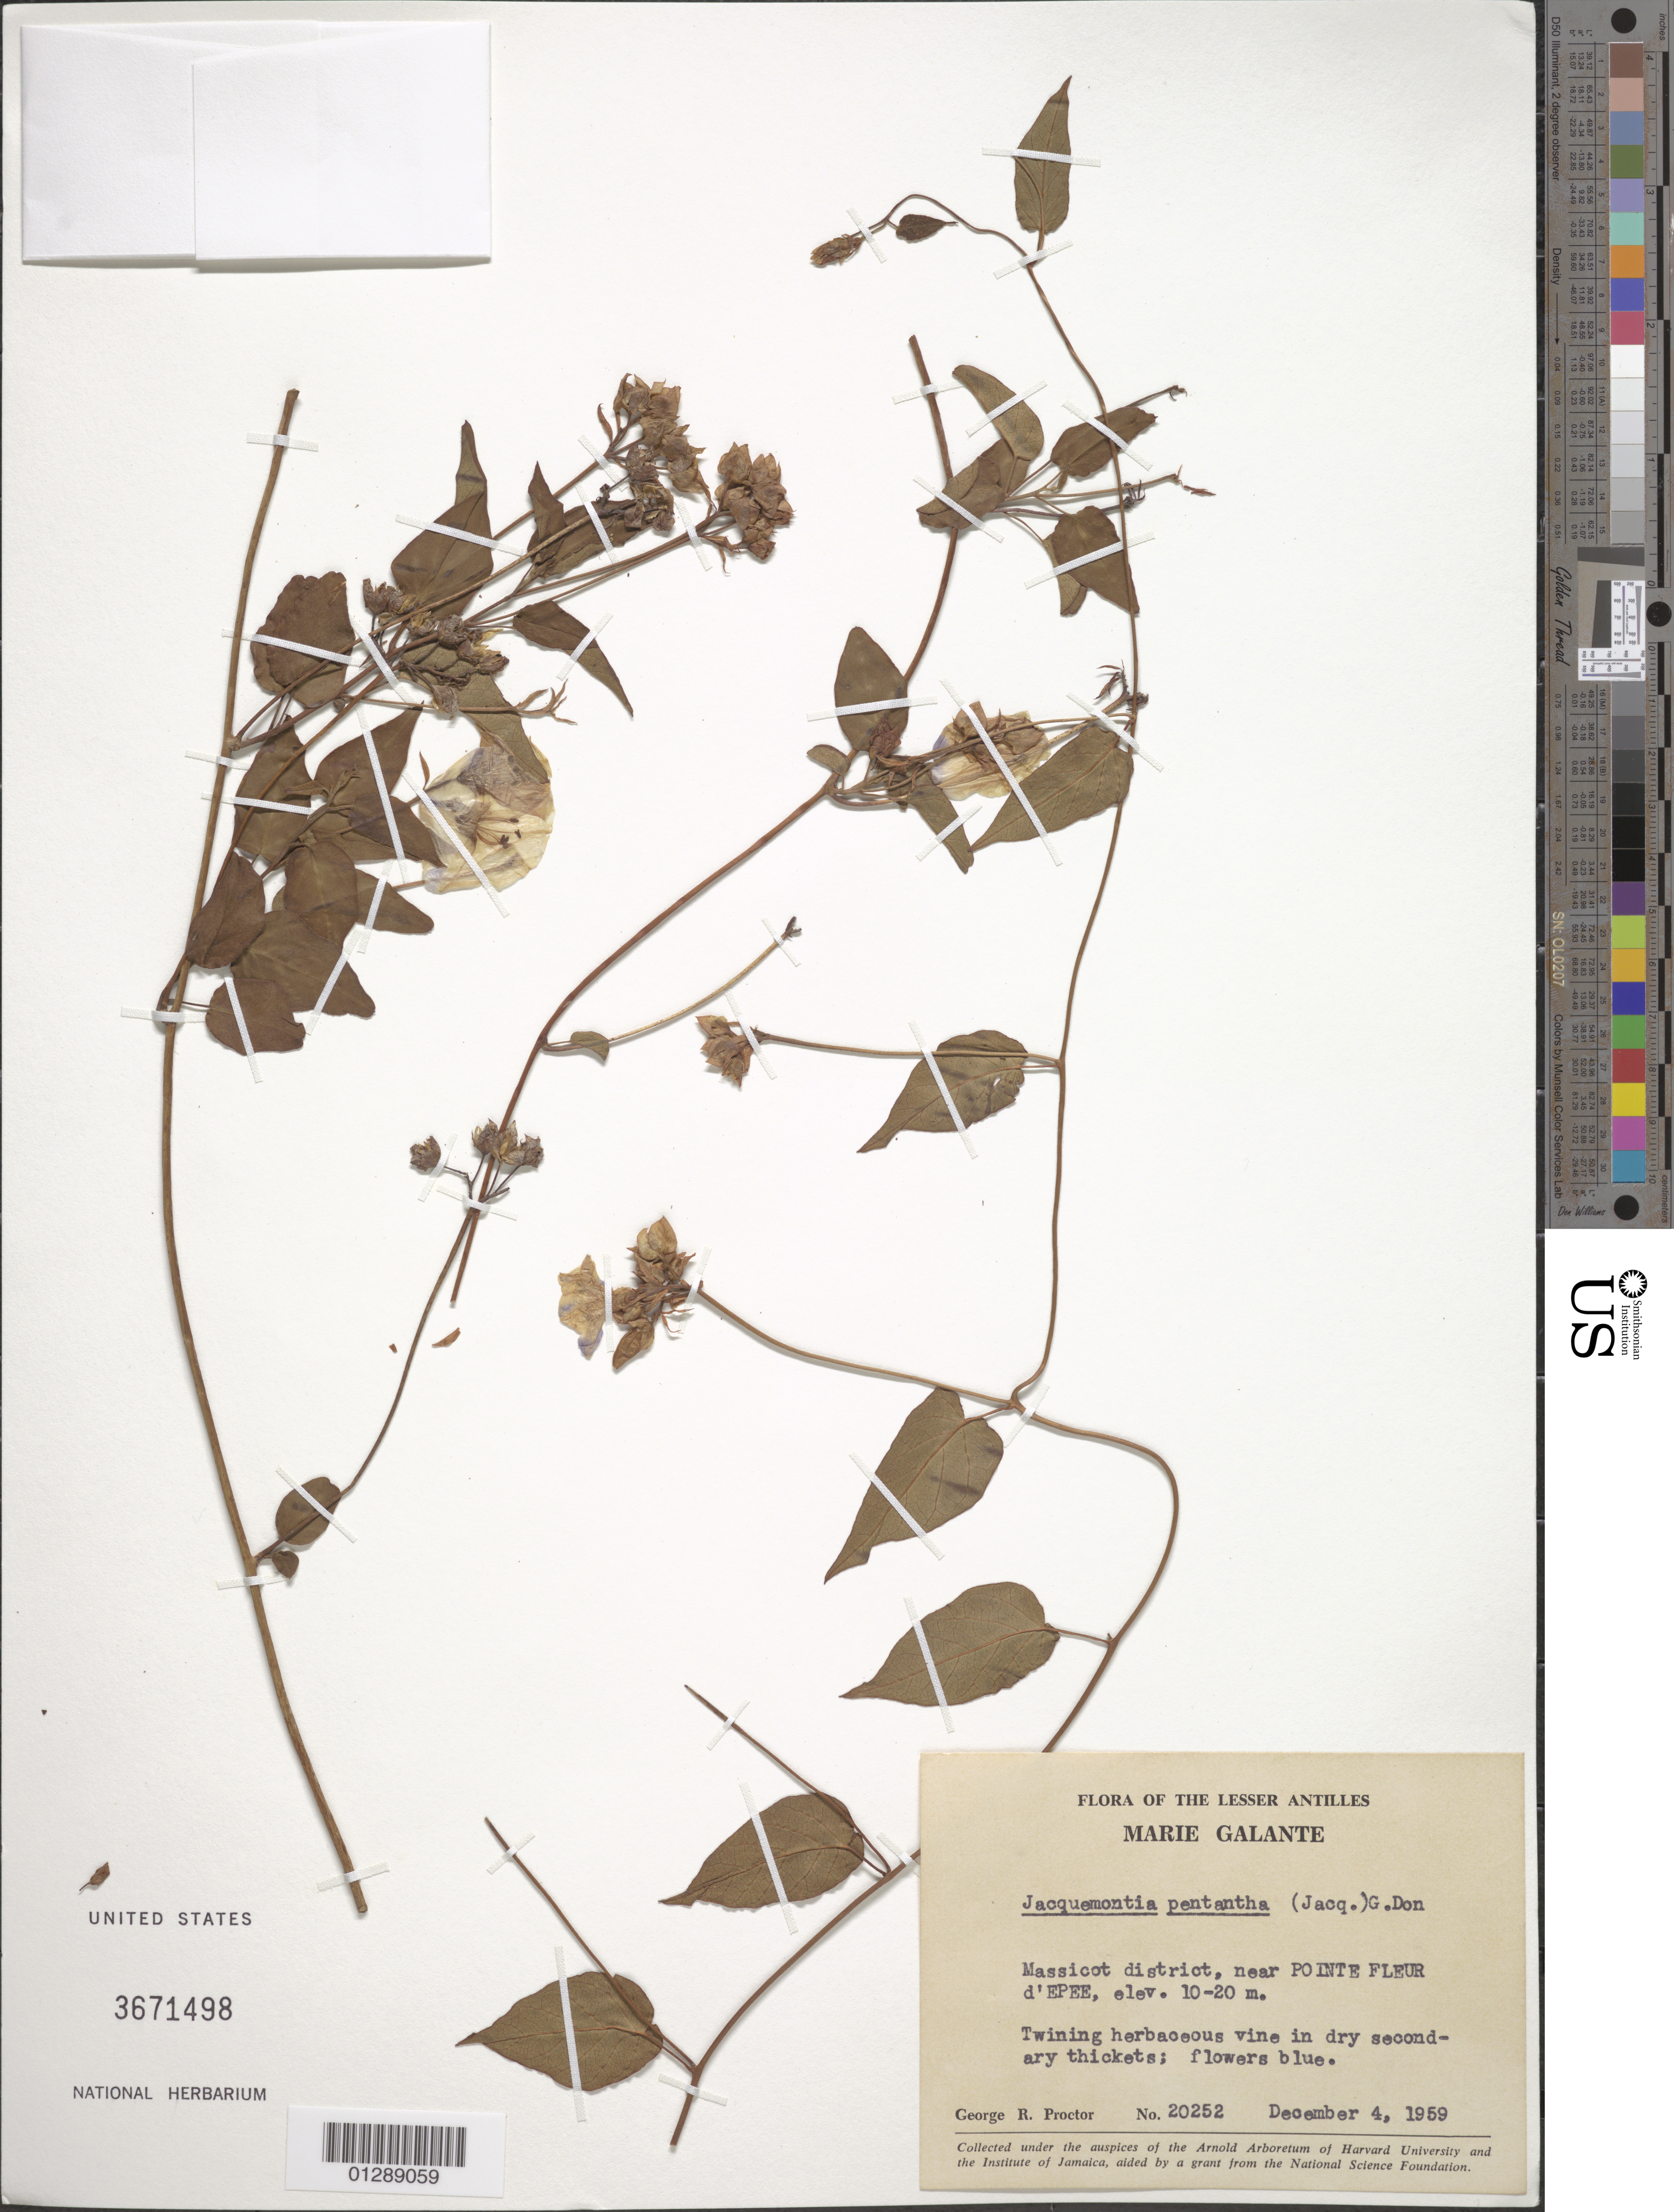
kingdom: Plantae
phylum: Tracheophyta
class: Magnoliopsida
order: Solanales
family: Convolvulaceae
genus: Jacquemontia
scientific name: Jacquemontia pentanthos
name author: (Jacq.) G. Don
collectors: G. R. Proctor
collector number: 20252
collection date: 1959-12-04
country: Guadeloupe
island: Marie Galante I.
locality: Massicot District, near Pointe Fleur d'Epée.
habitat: In dry secondary thickets.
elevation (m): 3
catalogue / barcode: US 3671498